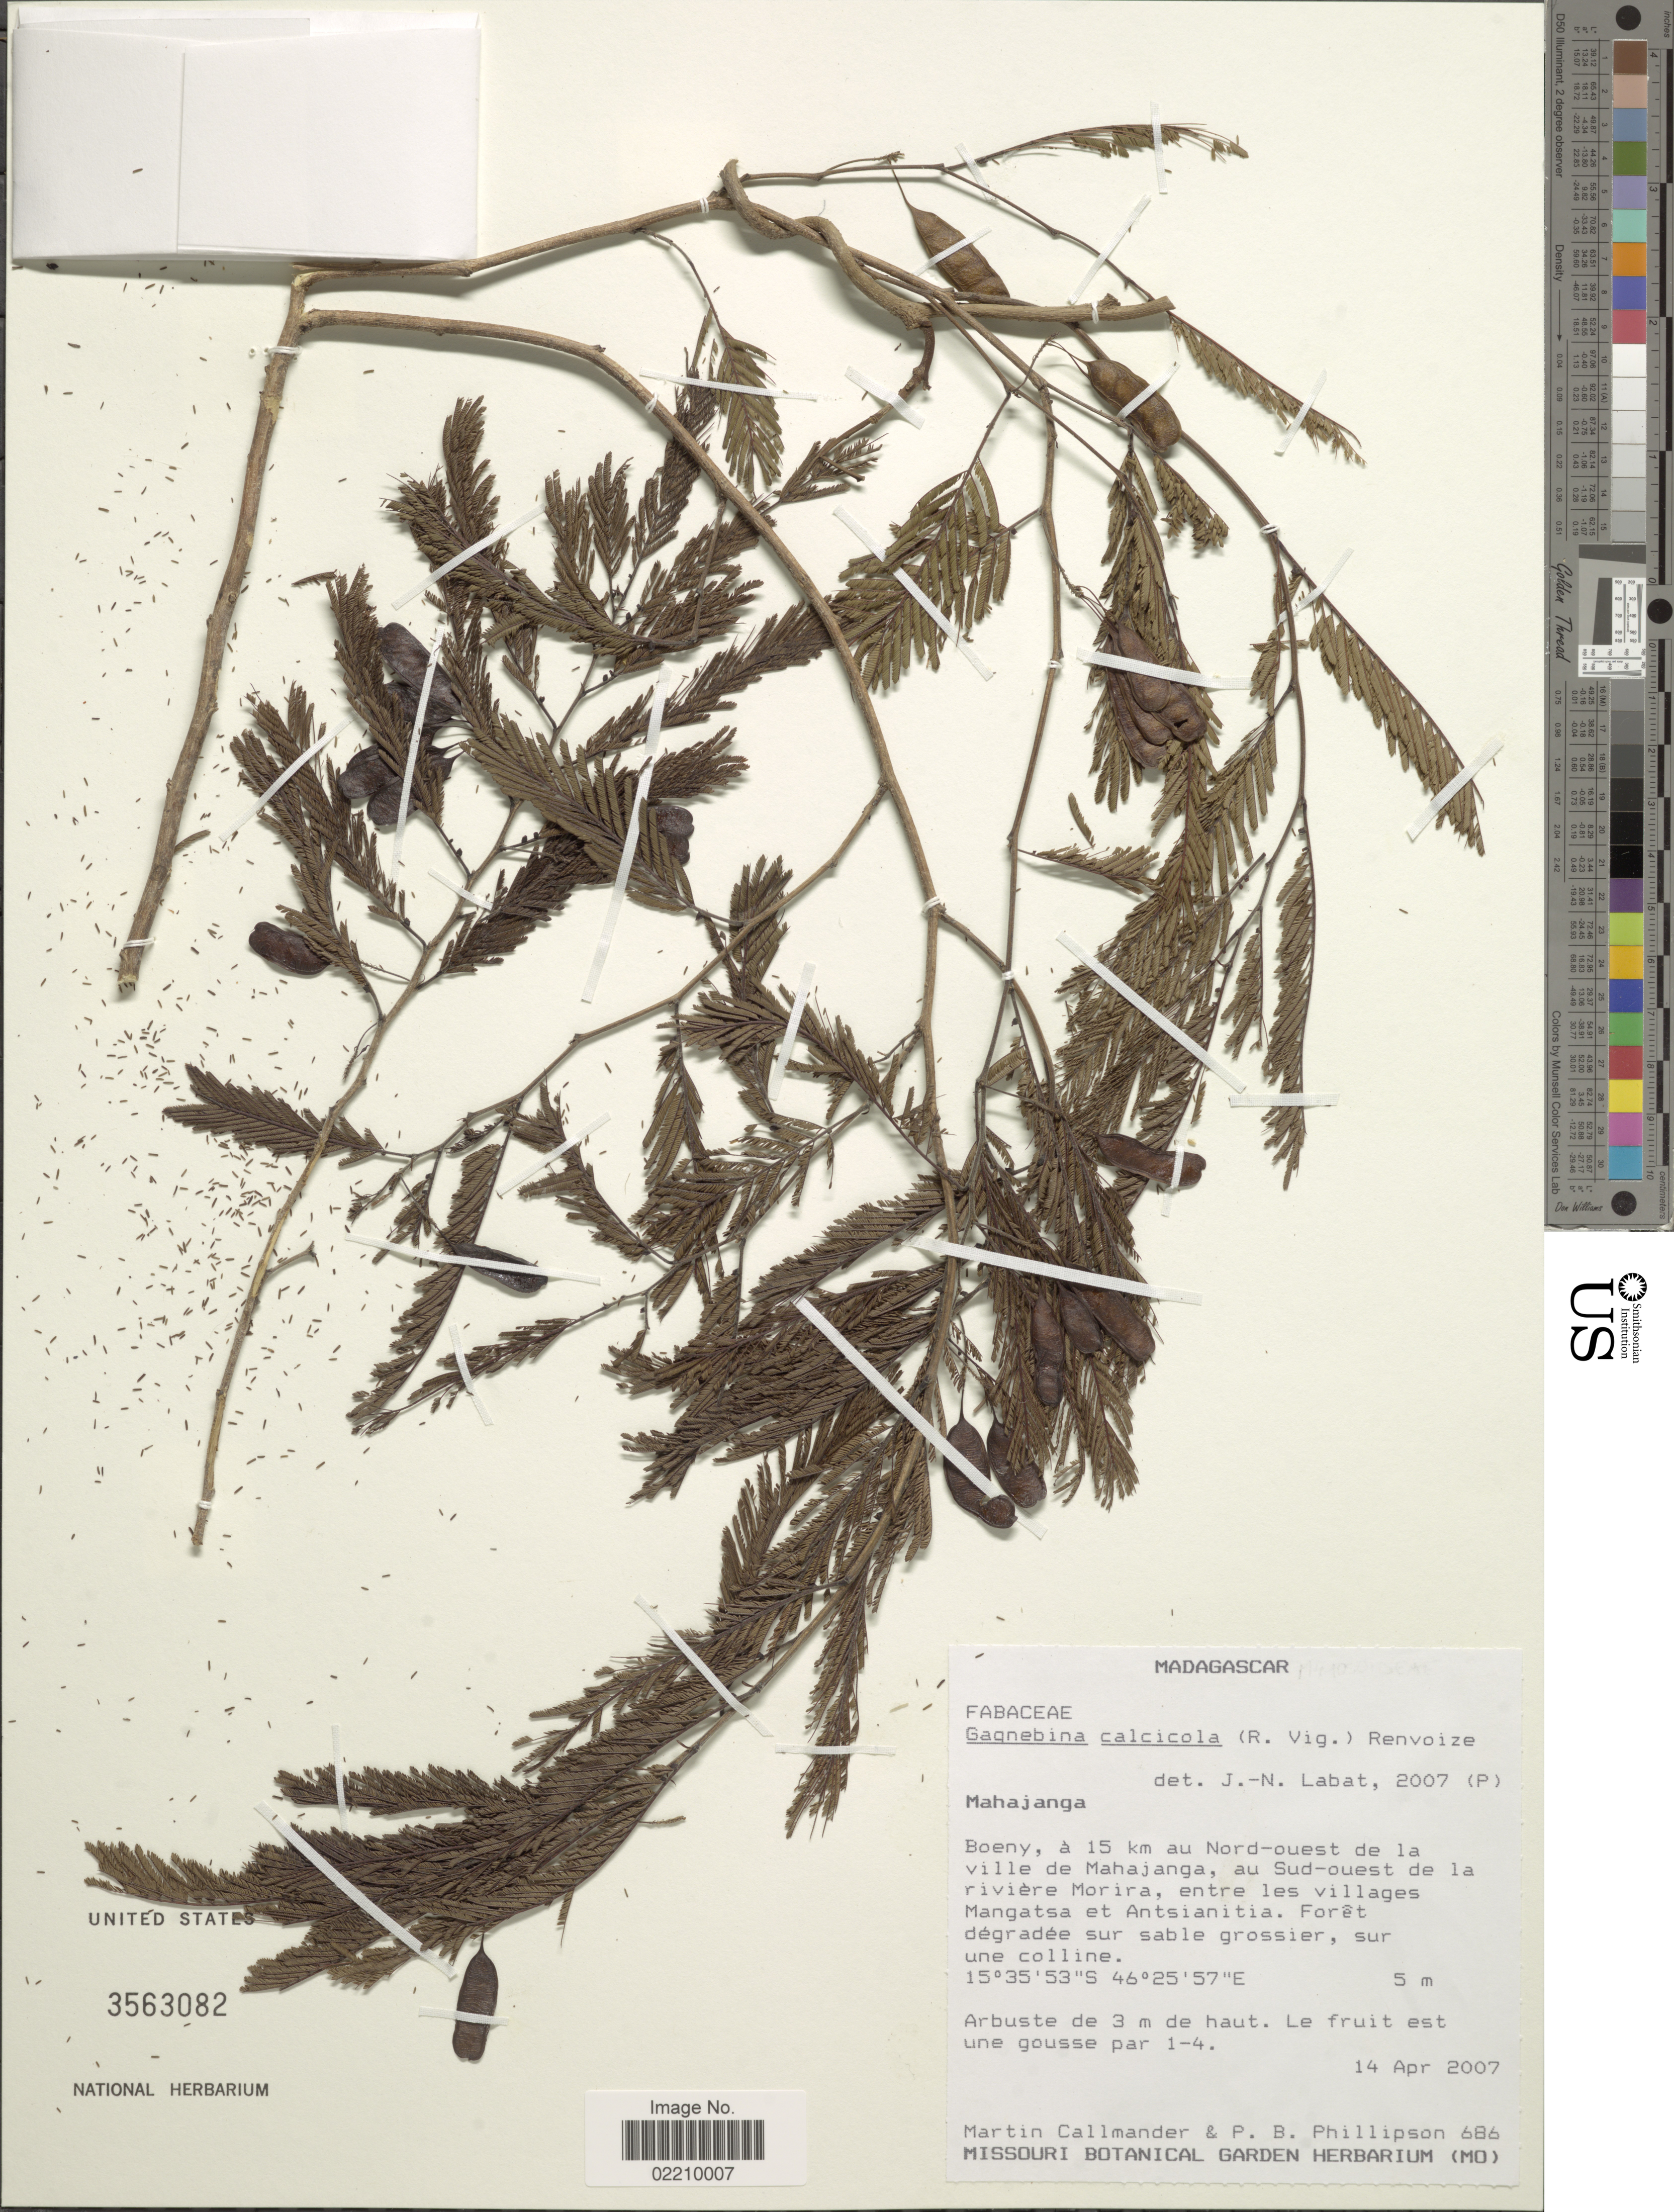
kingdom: Plantae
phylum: Tracheophyta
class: Magnoliopsida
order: Fabales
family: Fabaceae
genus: Gagnebina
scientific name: Gagnebina calcicola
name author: (R. Vig.) Renvoize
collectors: M. Callmander & P. B. Phillipson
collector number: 686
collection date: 2007-04-14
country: Madagascar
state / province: Boeny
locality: Boeny, a 15 km au Nord-ouest de la ville de Mahajanga, au Sud-ouest de la riviere Morira, entre les villages Mangatsa et Antsianitia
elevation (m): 5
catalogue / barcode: US 3563082